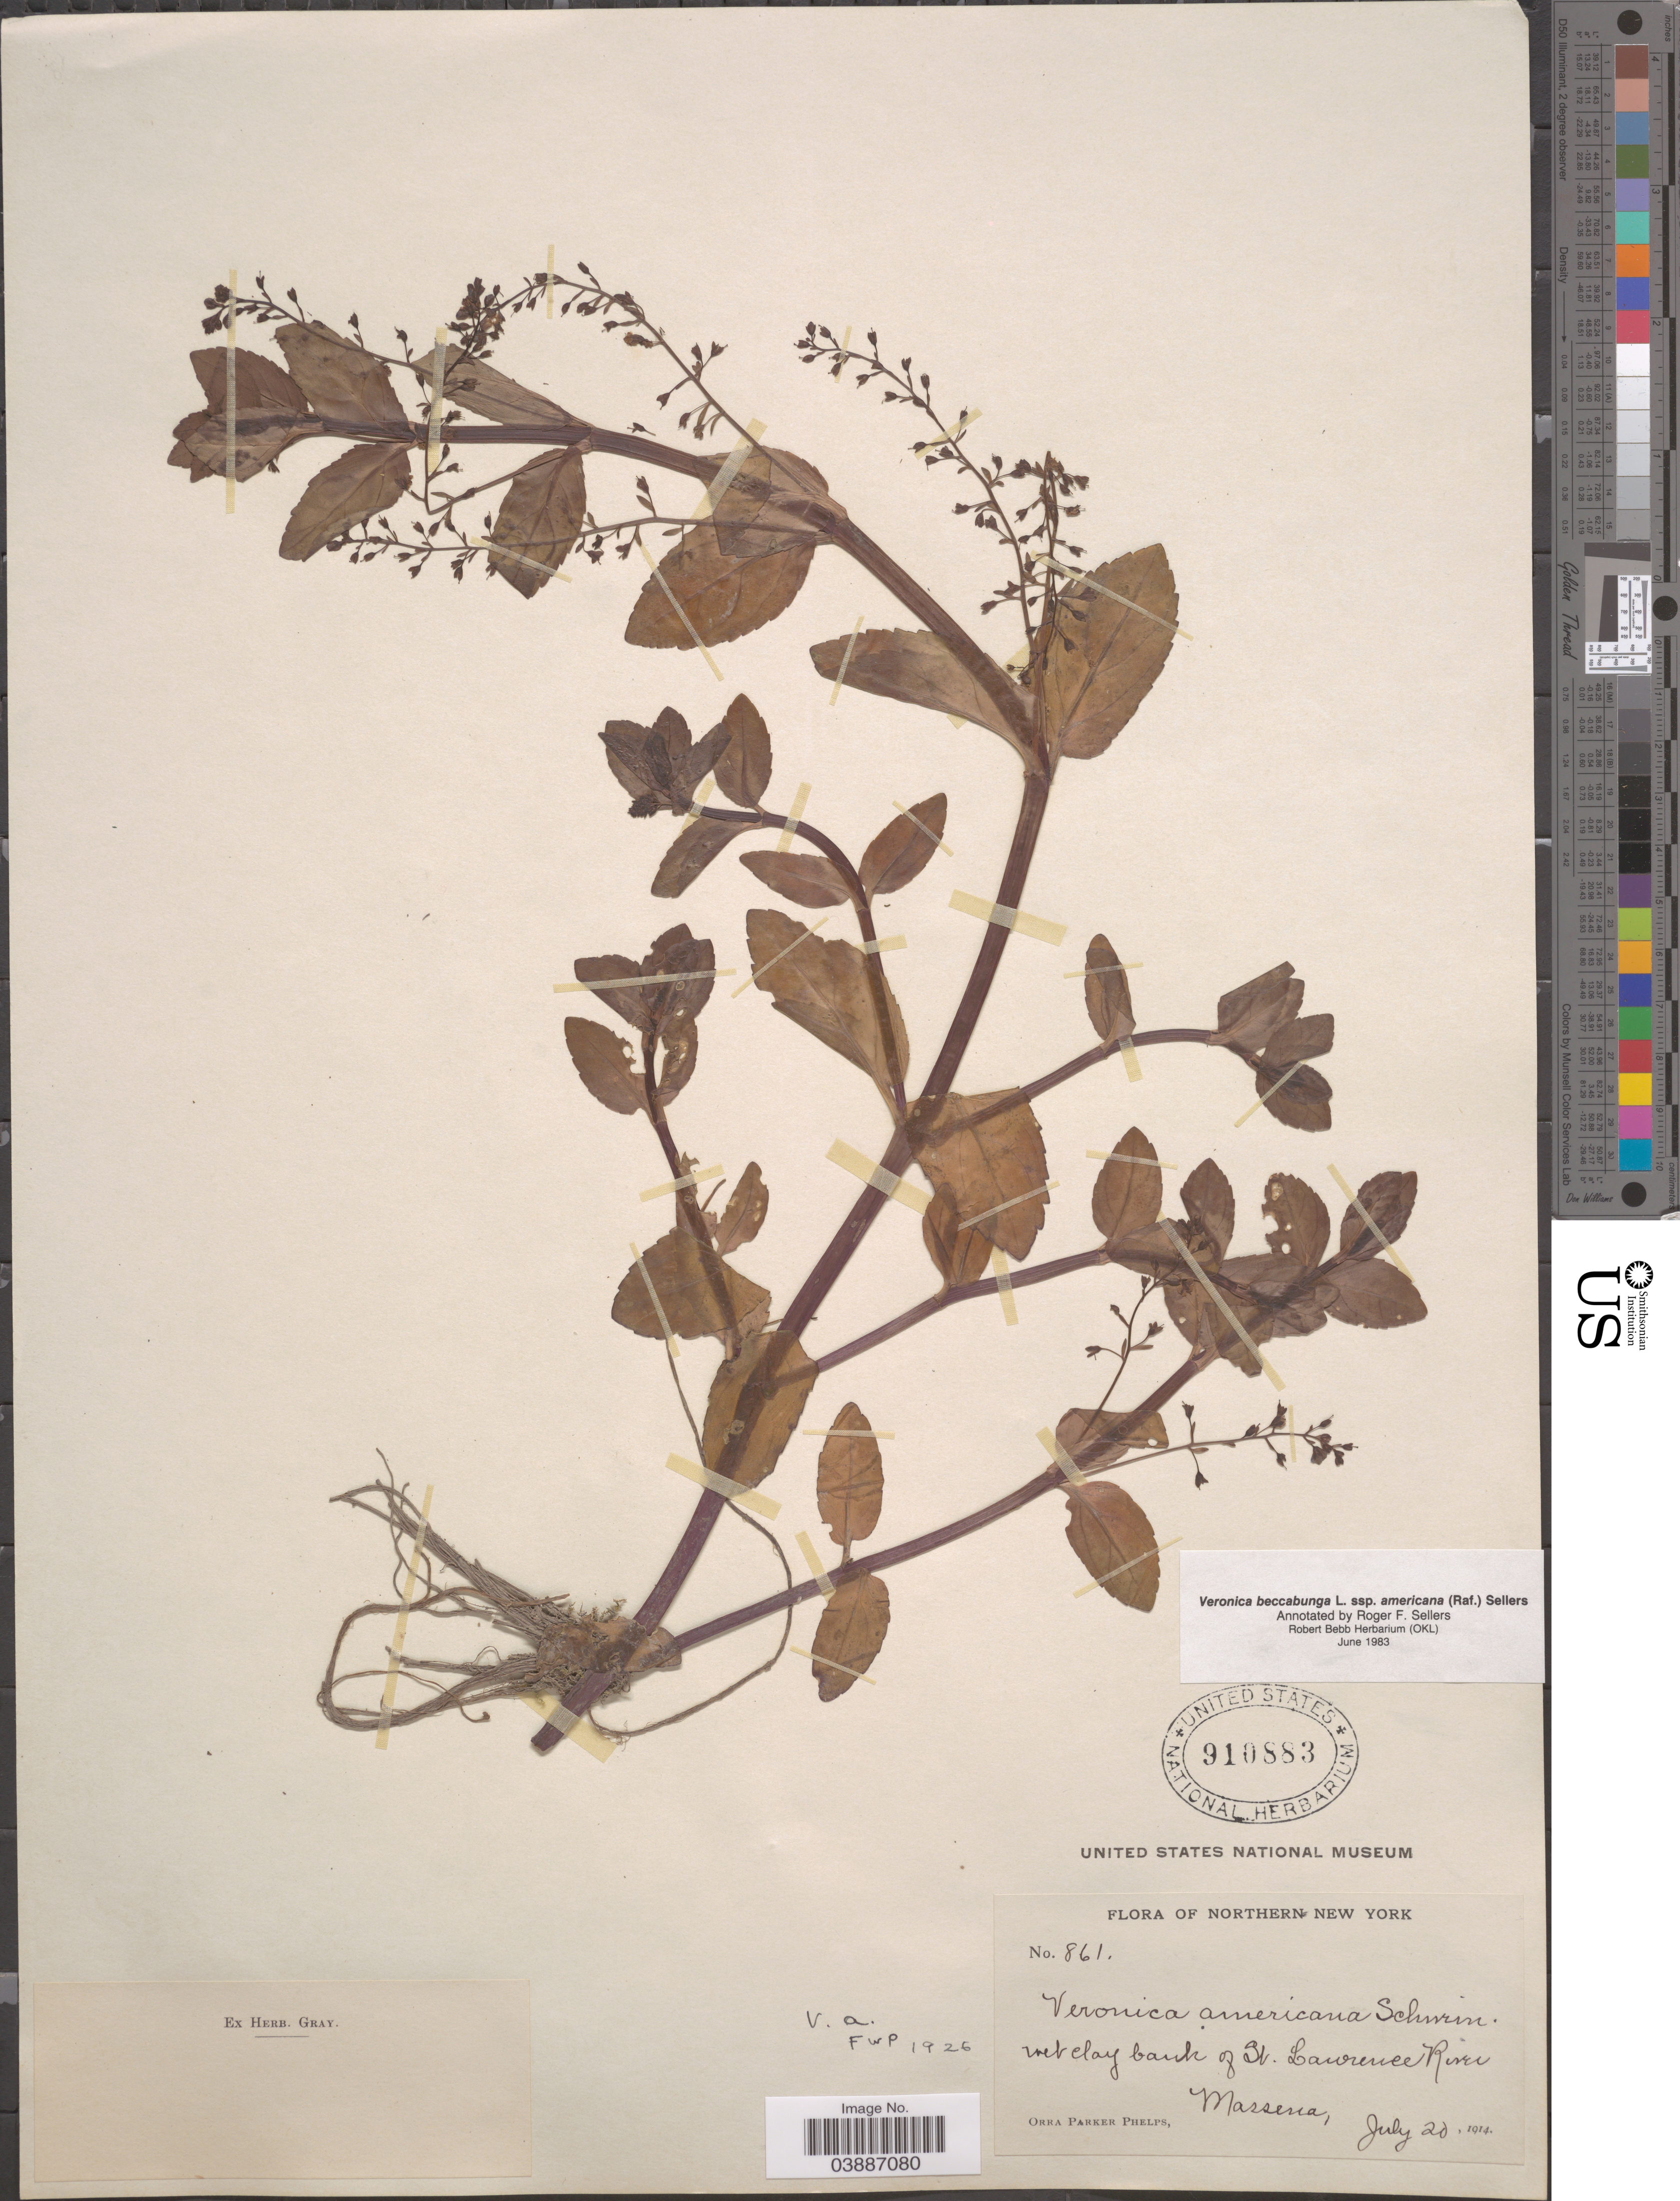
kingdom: Plantae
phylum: Tracheophyta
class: Magnoliopsida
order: Lamiales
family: Plantaginaceae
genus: Veronica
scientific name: Veronica beccabunga subsp. americana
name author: Raf.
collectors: O. P. Phelps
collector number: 861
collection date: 1914-07-20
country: United States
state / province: New York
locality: Northern New York. Wet clay bank of St. Lawrence River. Massena.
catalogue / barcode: US 910883